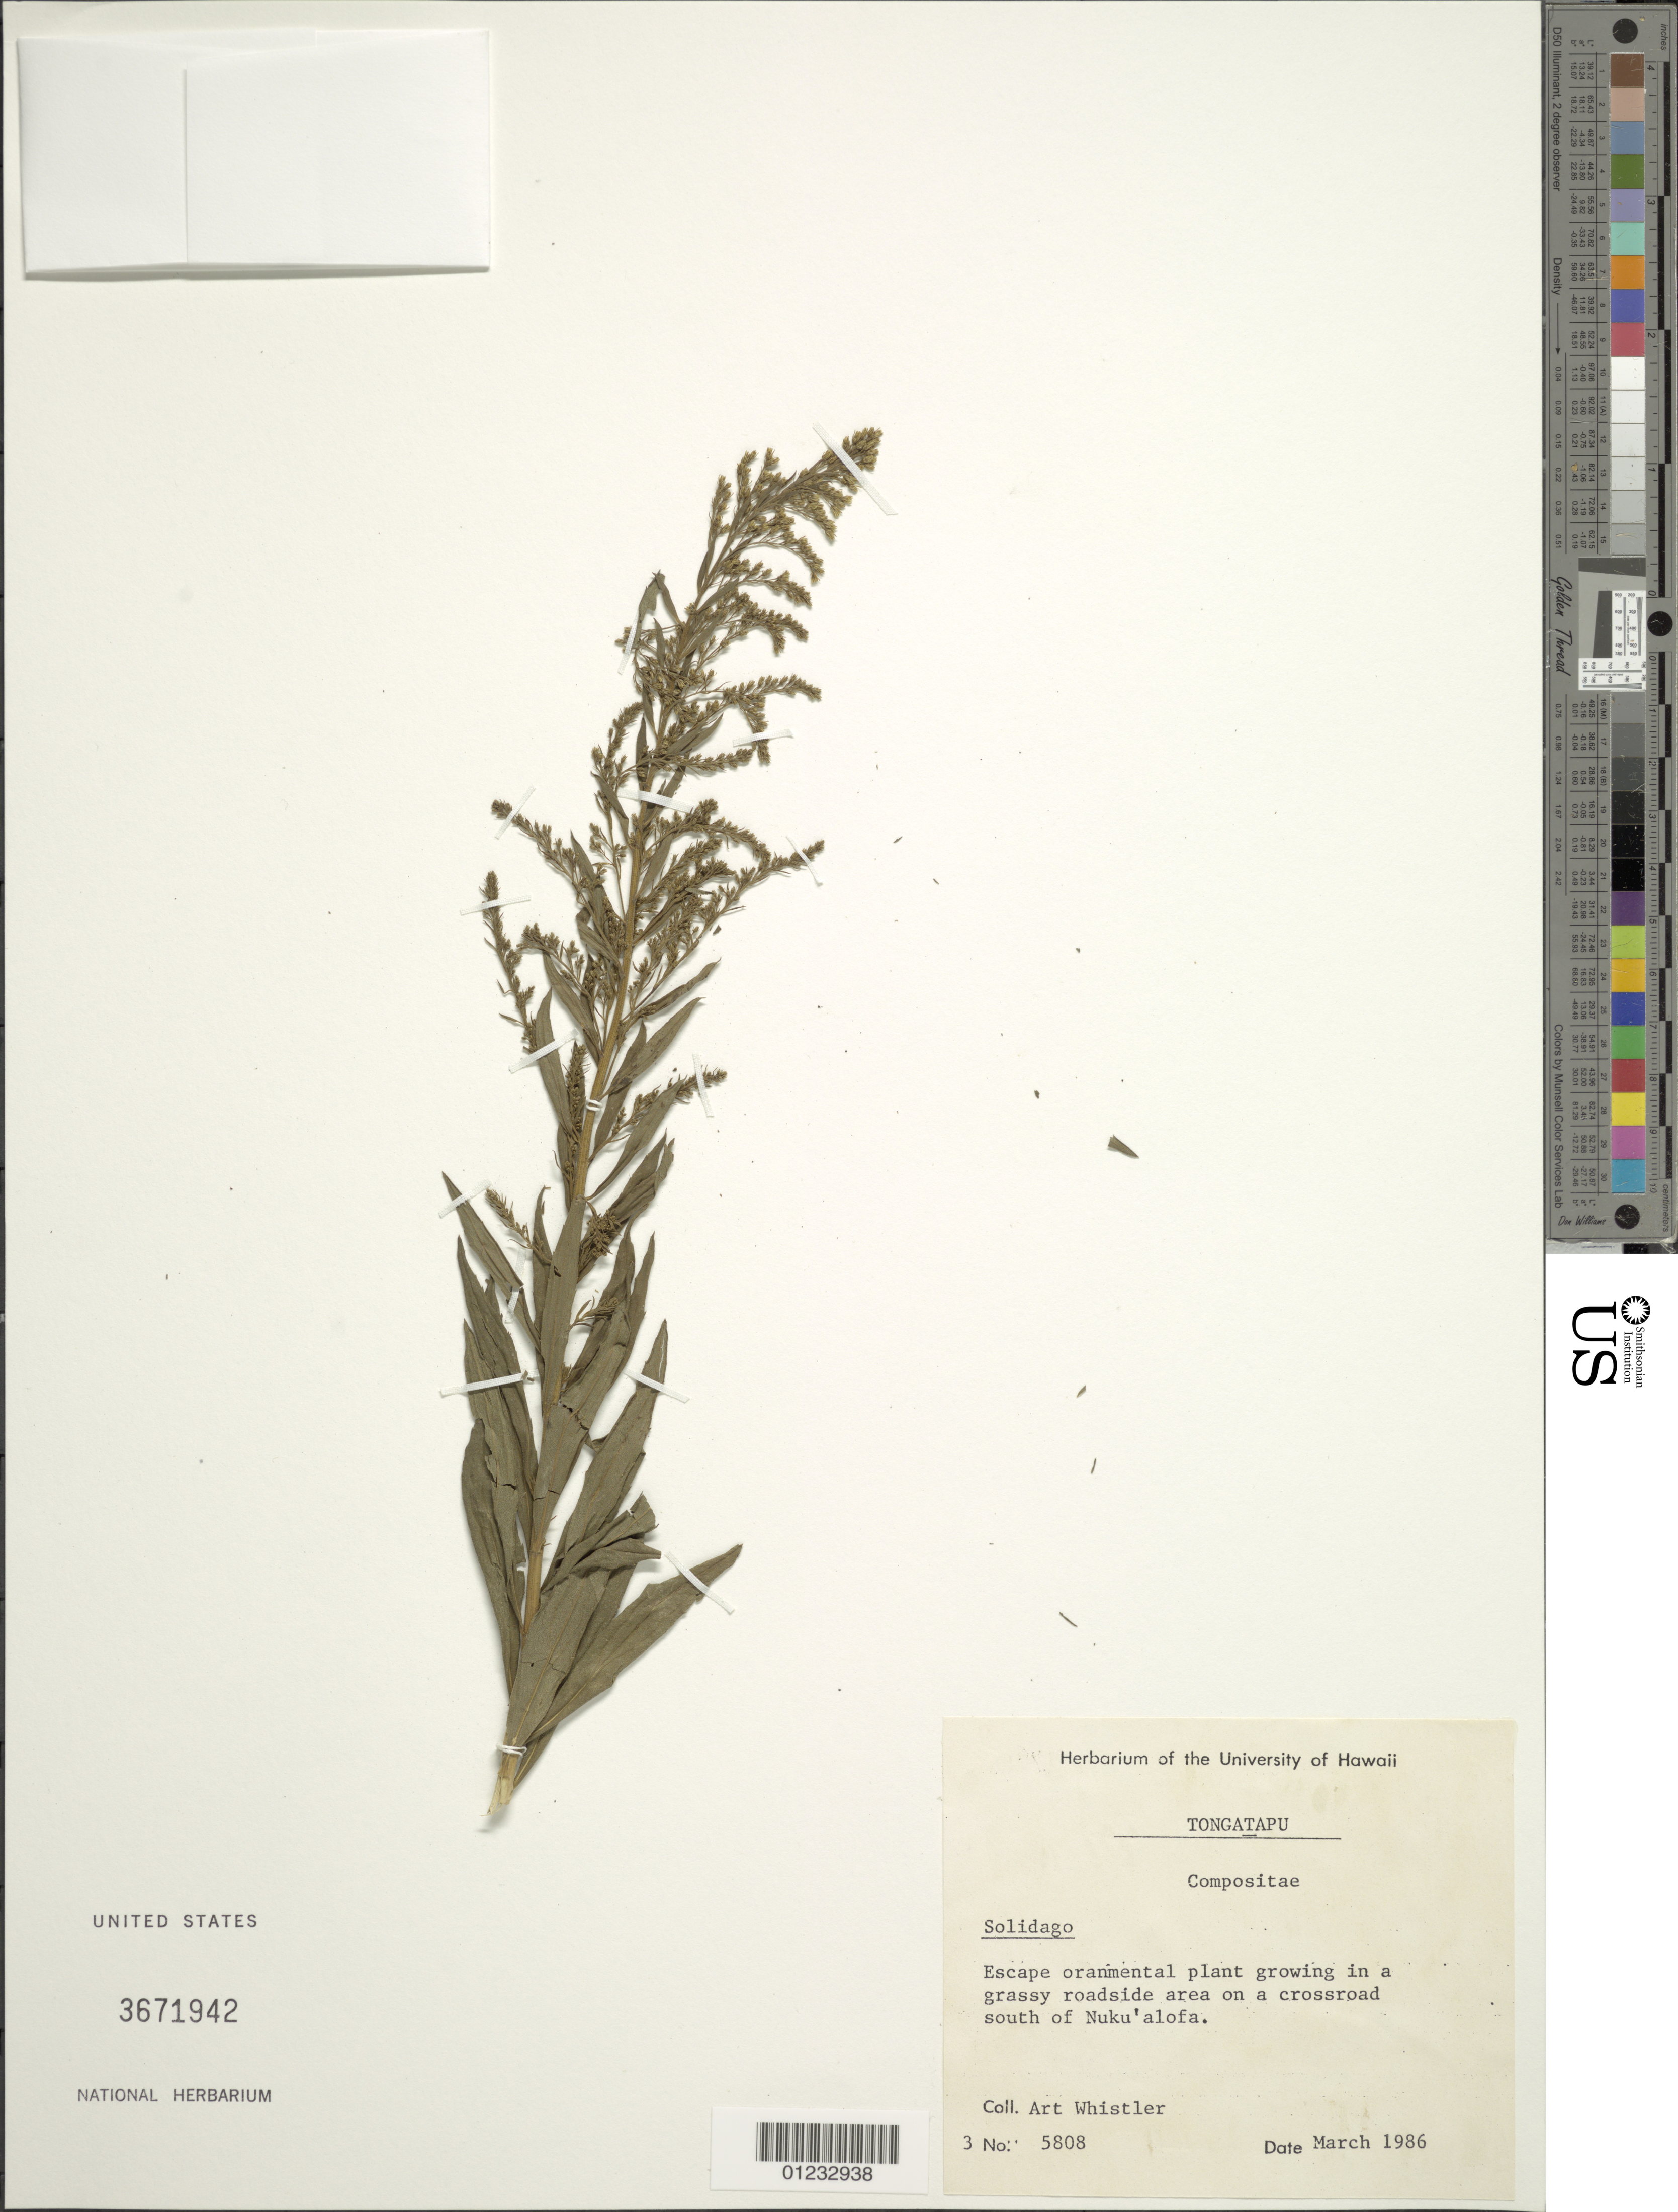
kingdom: Plantae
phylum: Tracheophyta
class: Magnoliopsida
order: Asterales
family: Asteraceae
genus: Solidago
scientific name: Solidago sp.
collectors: A. Whistler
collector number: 5808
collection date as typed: Mar 1986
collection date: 1986-03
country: Tonga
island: Tongatapu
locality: In a grassy roadside area on a crossroad south of Nuku'alofa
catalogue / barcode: US 3671942